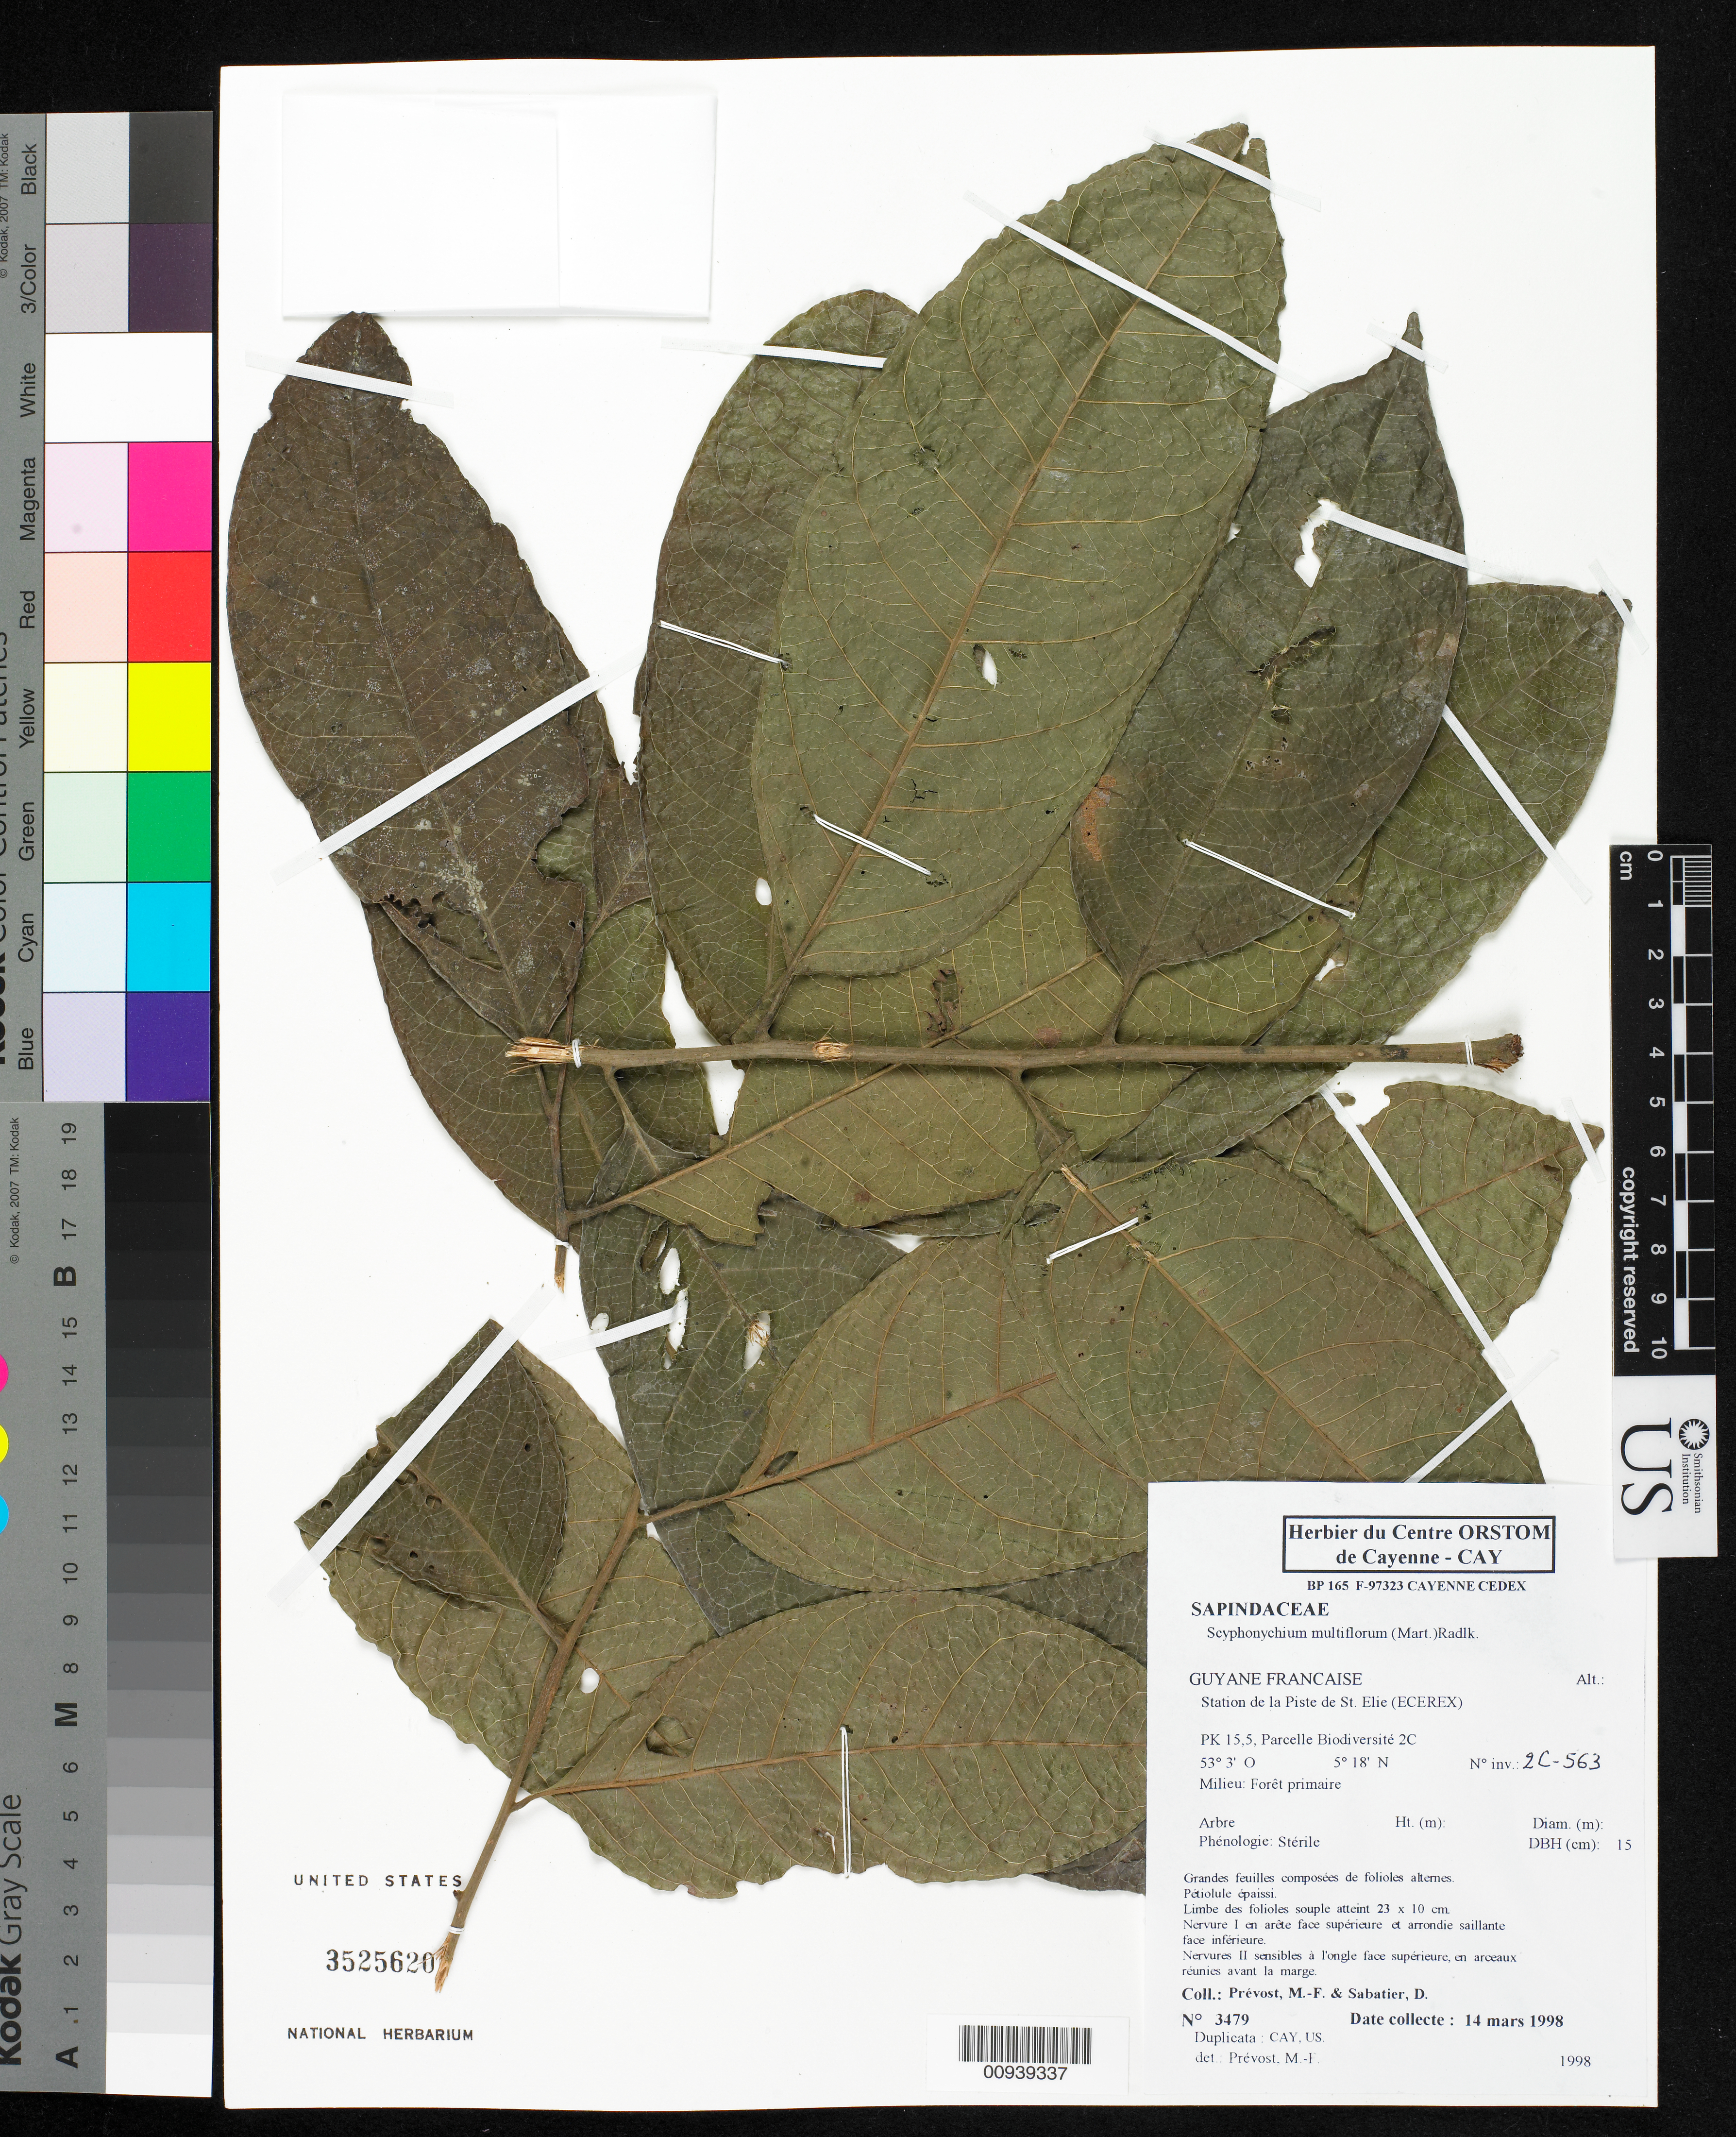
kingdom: Plantae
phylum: Tracheophyta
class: Magnoliopsida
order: Sapindales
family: Sapindaceae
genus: Scyphonychium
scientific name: Scyphonychium multiflorum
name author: (Mart.) Radlk.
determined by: Prévost, M.-F.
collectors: M.-F. Prévost & D. Sabatier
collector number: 3479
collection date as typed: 14-Mar-98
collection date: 1998-03-14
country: French Guiana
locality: Station de la Piste de Saint-Élie (ECEREX), PK 15.5, Parcelle Biodiversite 2C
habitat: Foret primaire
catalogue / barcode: US 3525620